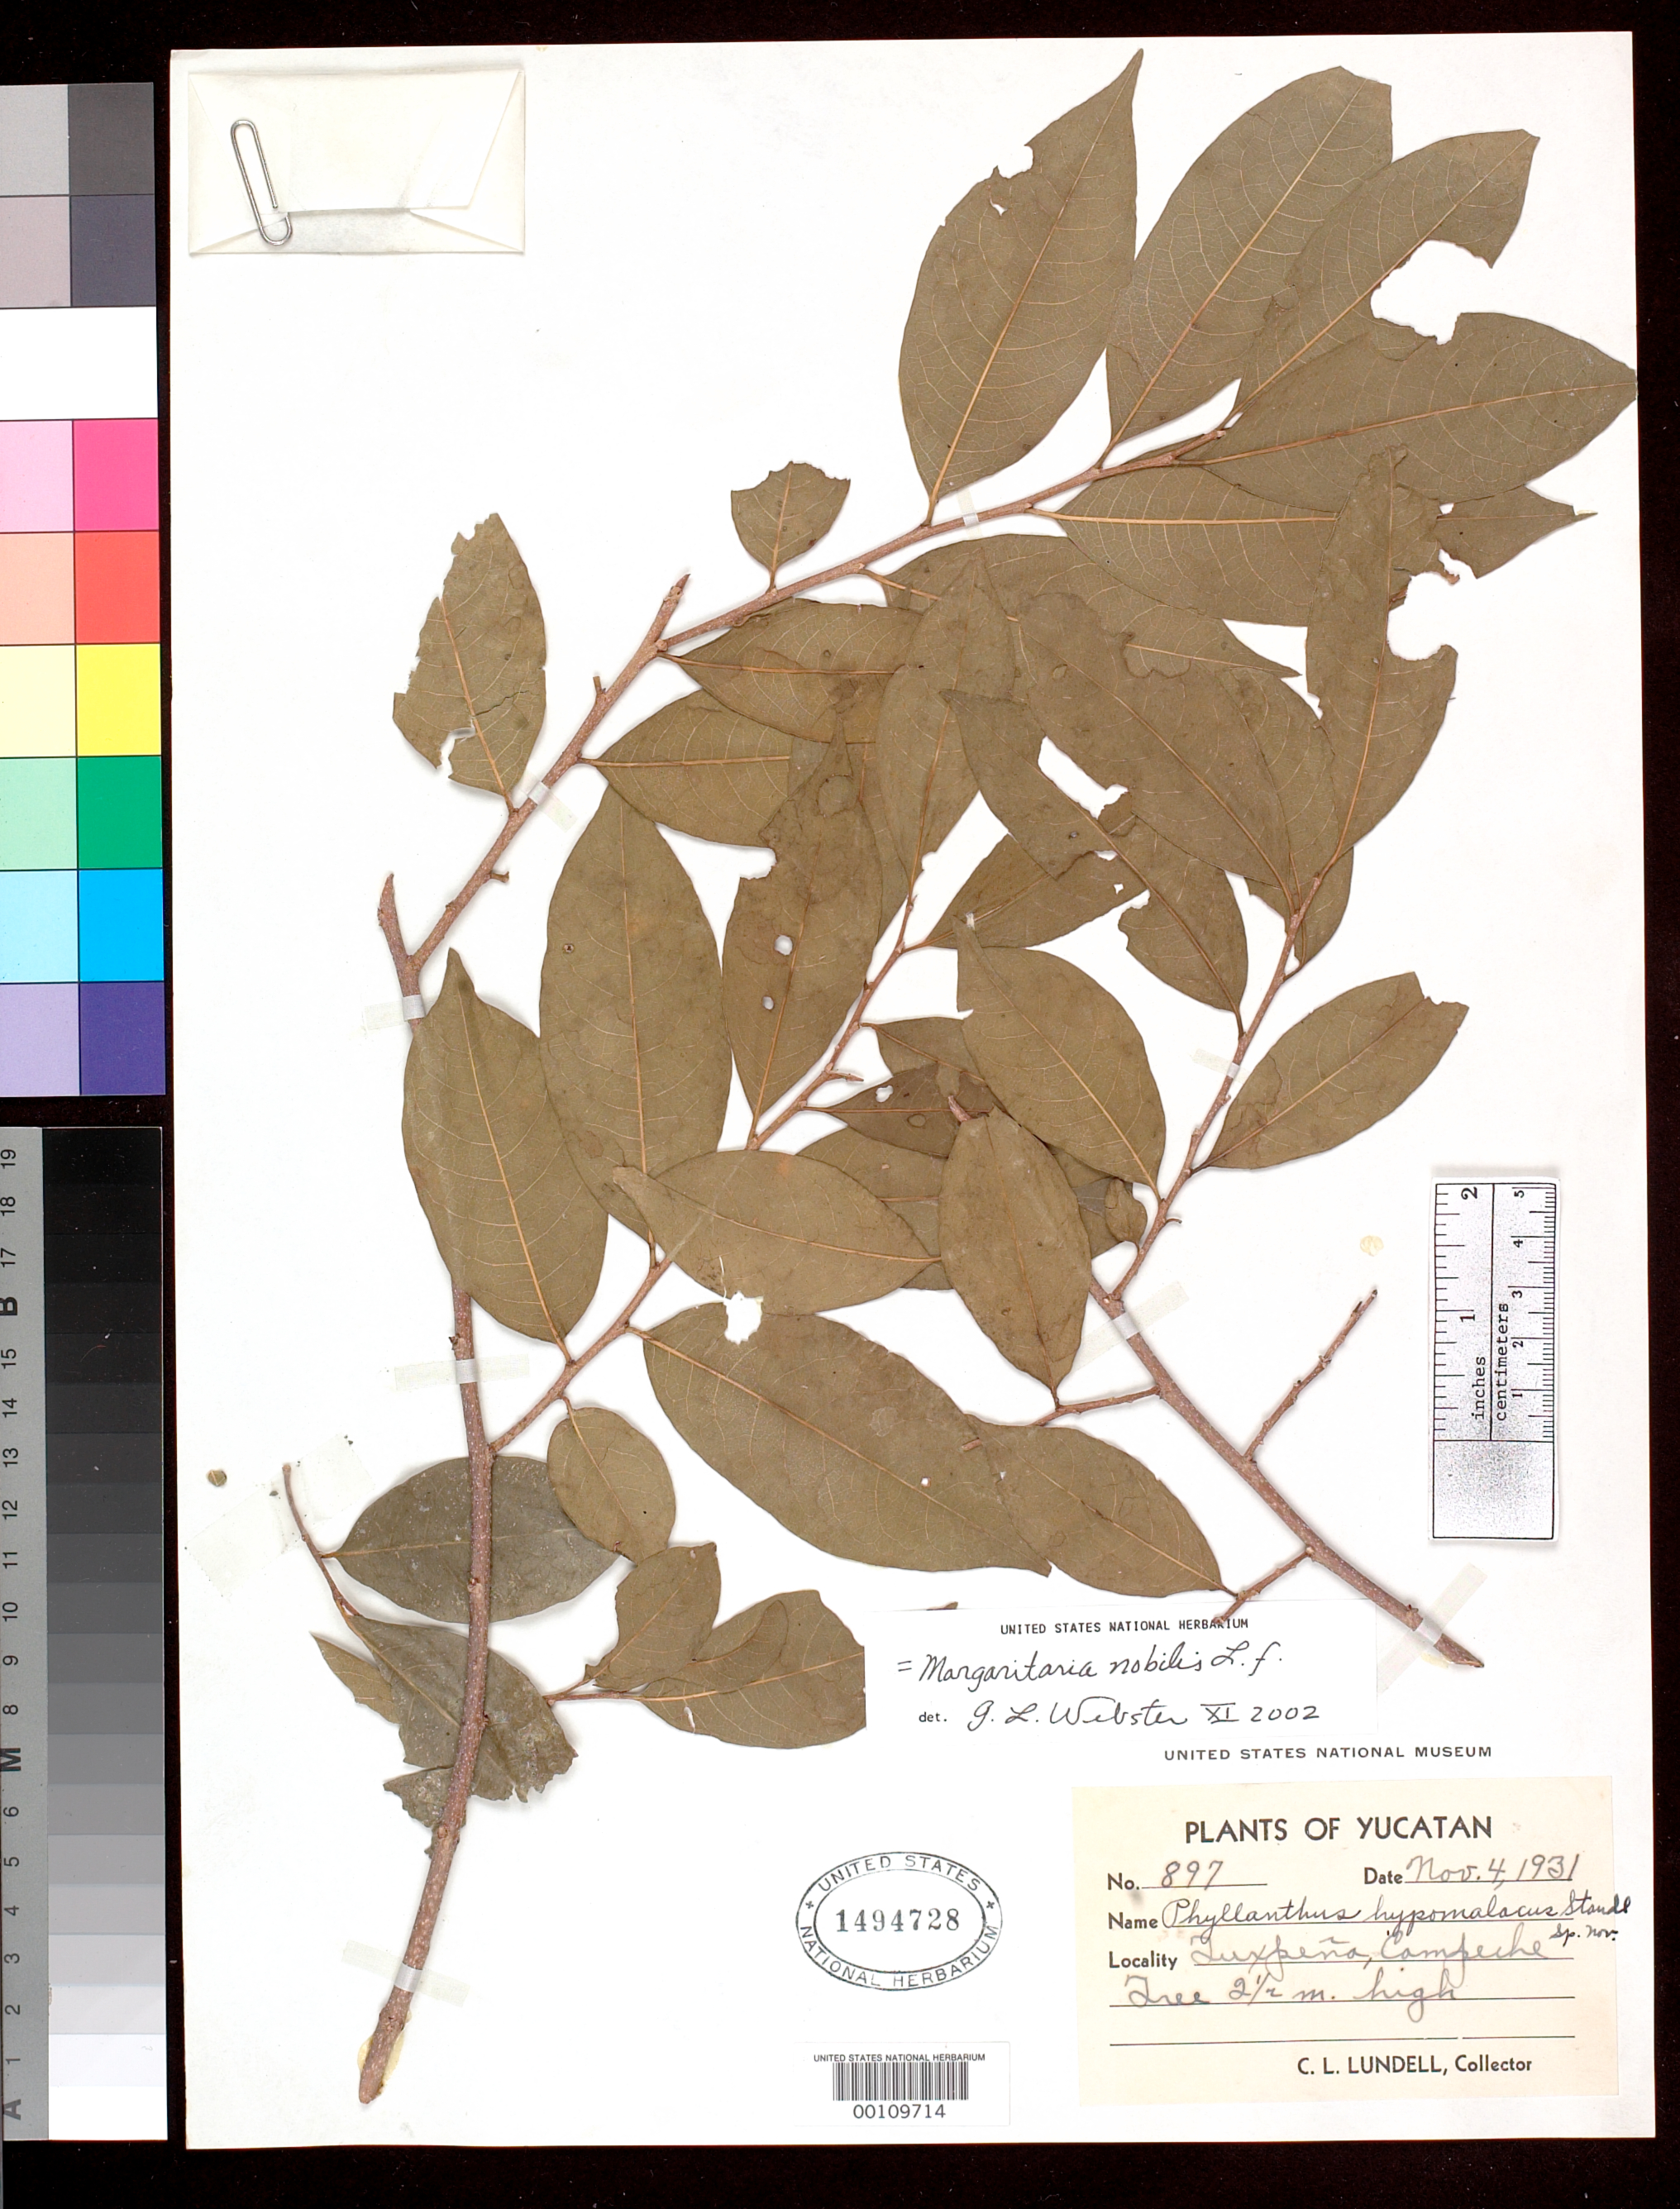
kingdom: Plantae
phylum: Tracheophyta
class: Magnoliopsida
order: Malpighiales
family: Phyllanthaceae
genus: Phyllanthus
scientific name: Phyllanthus nobilis var. hypomalacus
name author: Standl.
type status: Isotype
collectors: C. L. Lundell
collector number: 897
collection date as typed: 04 Nov 1931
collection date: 1931-11-04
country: Mexico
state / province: Campeche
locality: Tuxpena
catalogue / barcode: US 1494728